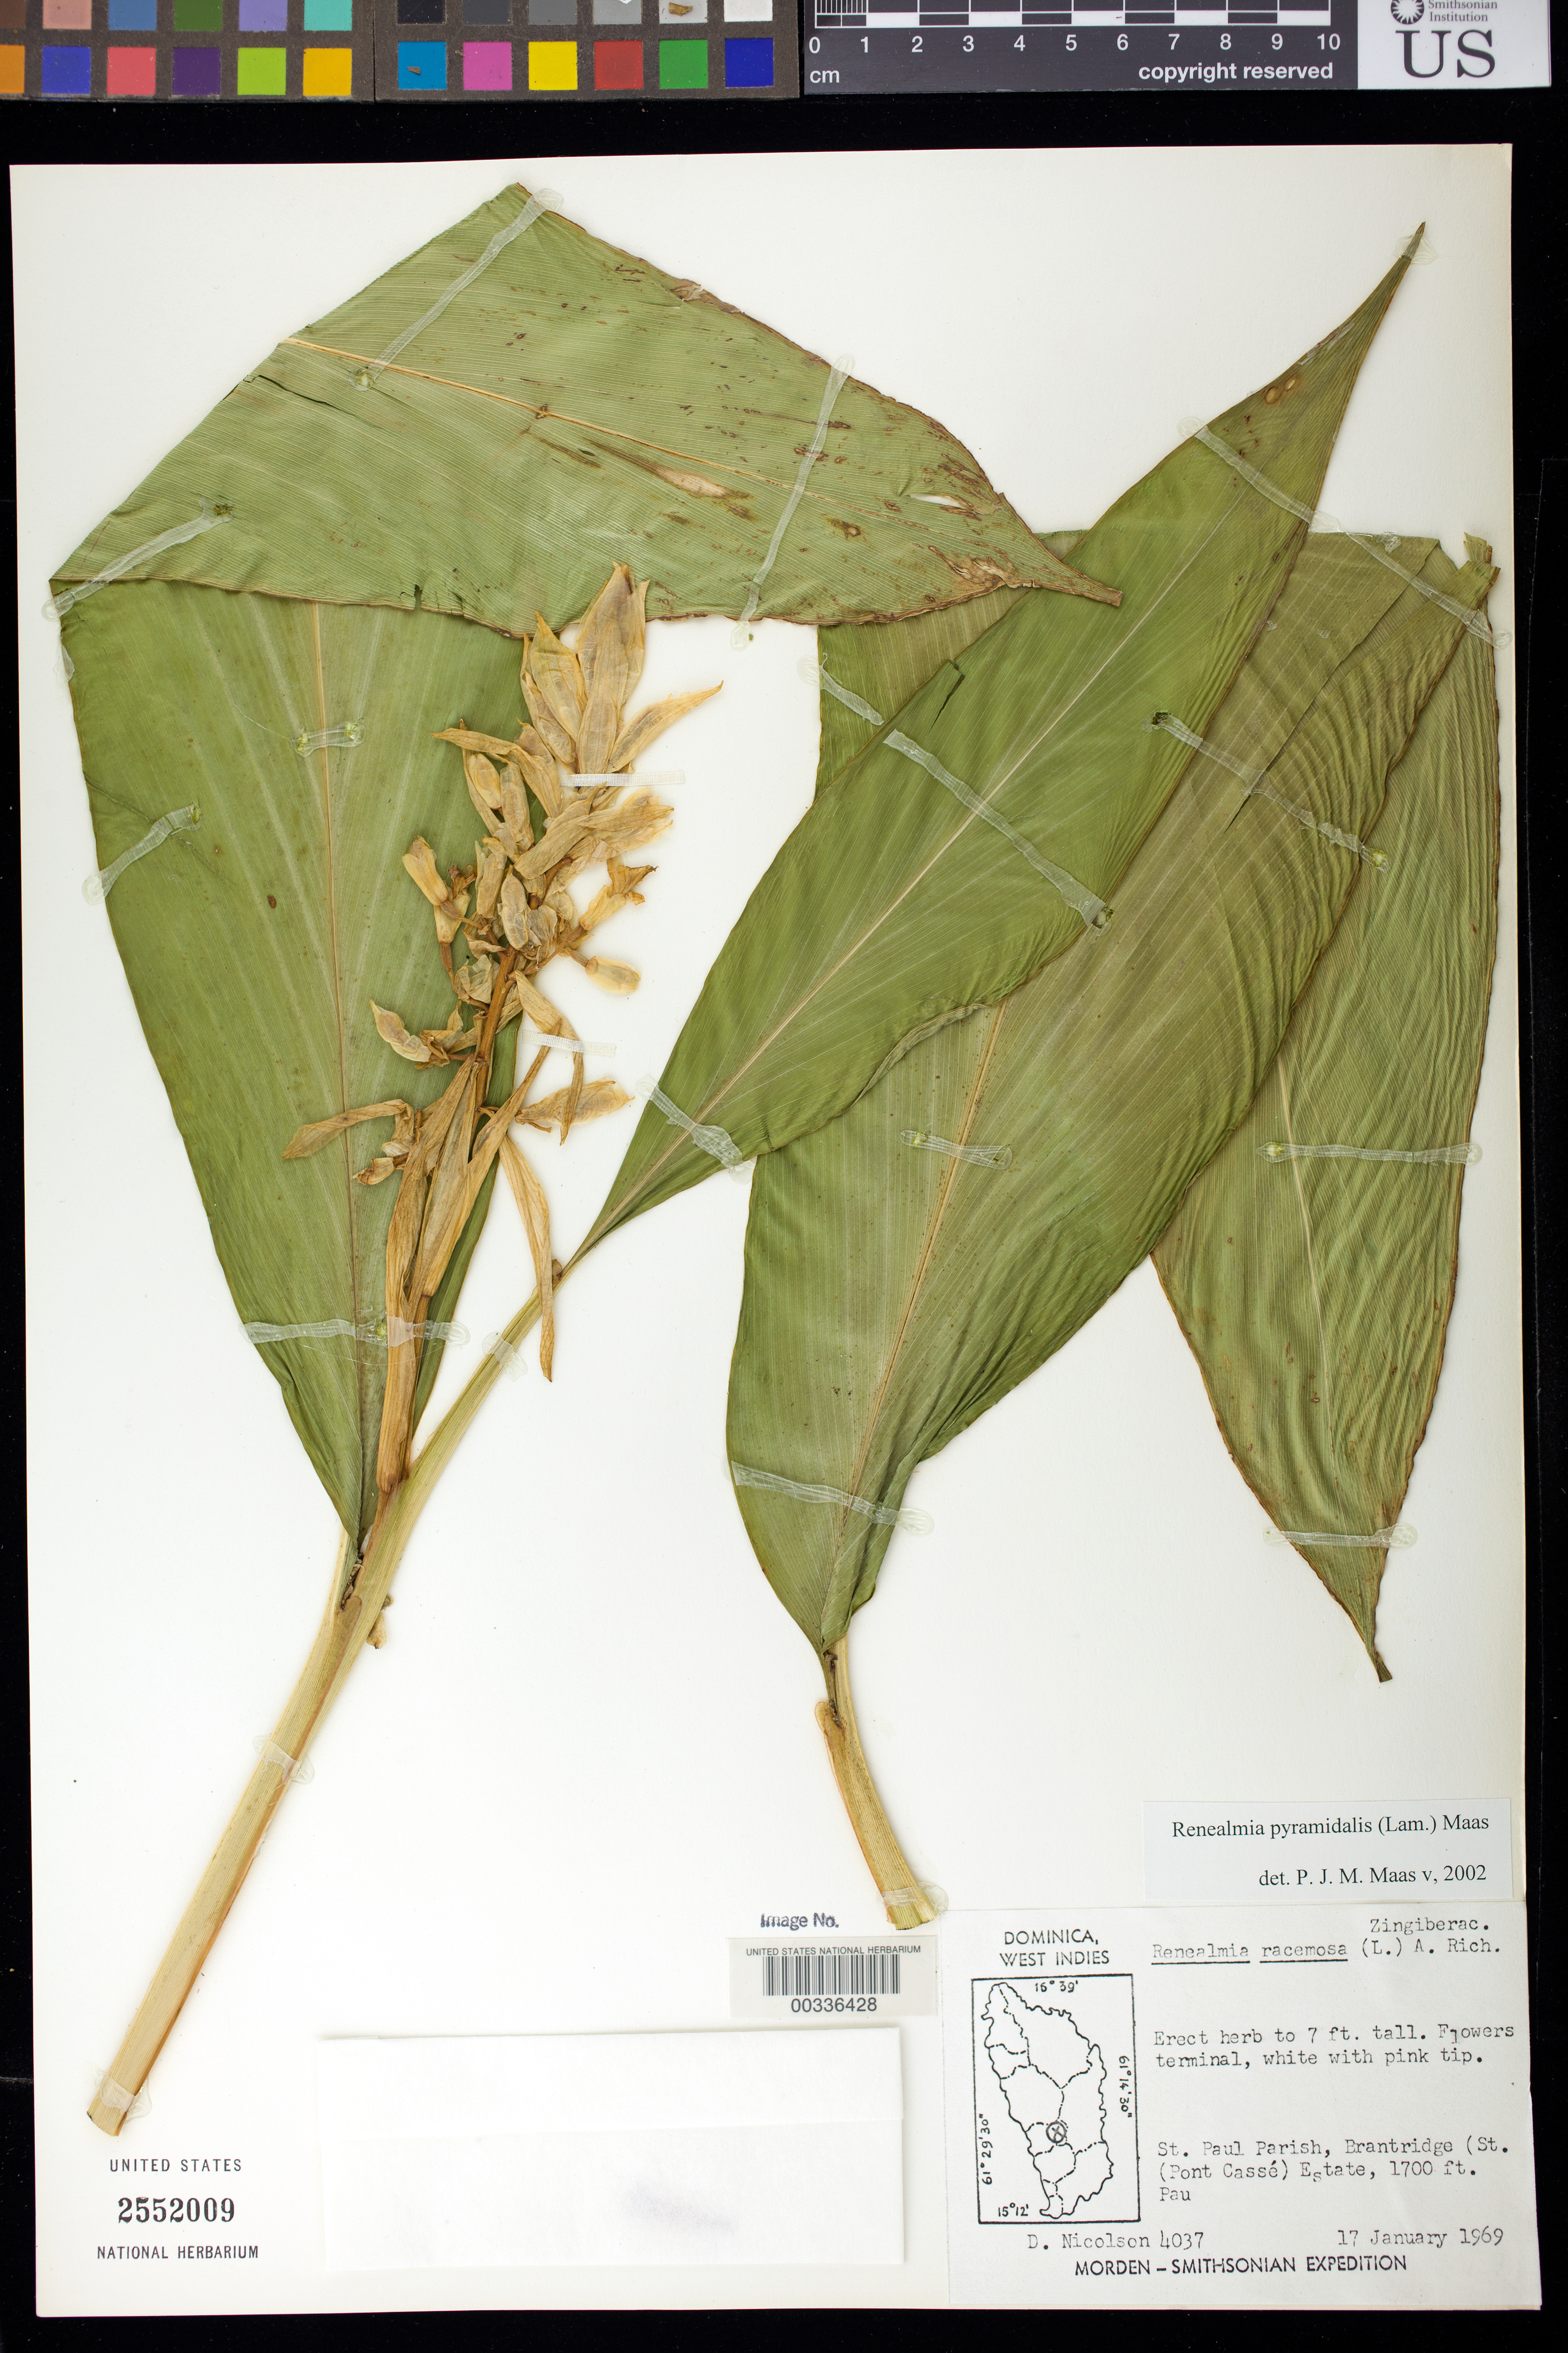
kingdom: Plantae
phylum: Tracheophyta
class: Liliopsida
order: Zingiberales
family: Zingiberaceae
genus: Renealmia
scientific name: Renealmia pyramidalis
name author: (Lam.) Maas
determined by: Maas, Paul J. M.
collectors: D. H. Nicolson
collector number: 4037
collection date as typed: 17 Jan 1969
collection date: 1969-01-17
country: Dominica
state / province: St. Paul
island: Dominica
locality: Brantridge (st. pont casse) estate, pau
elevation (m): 518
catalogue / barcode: US 2552009